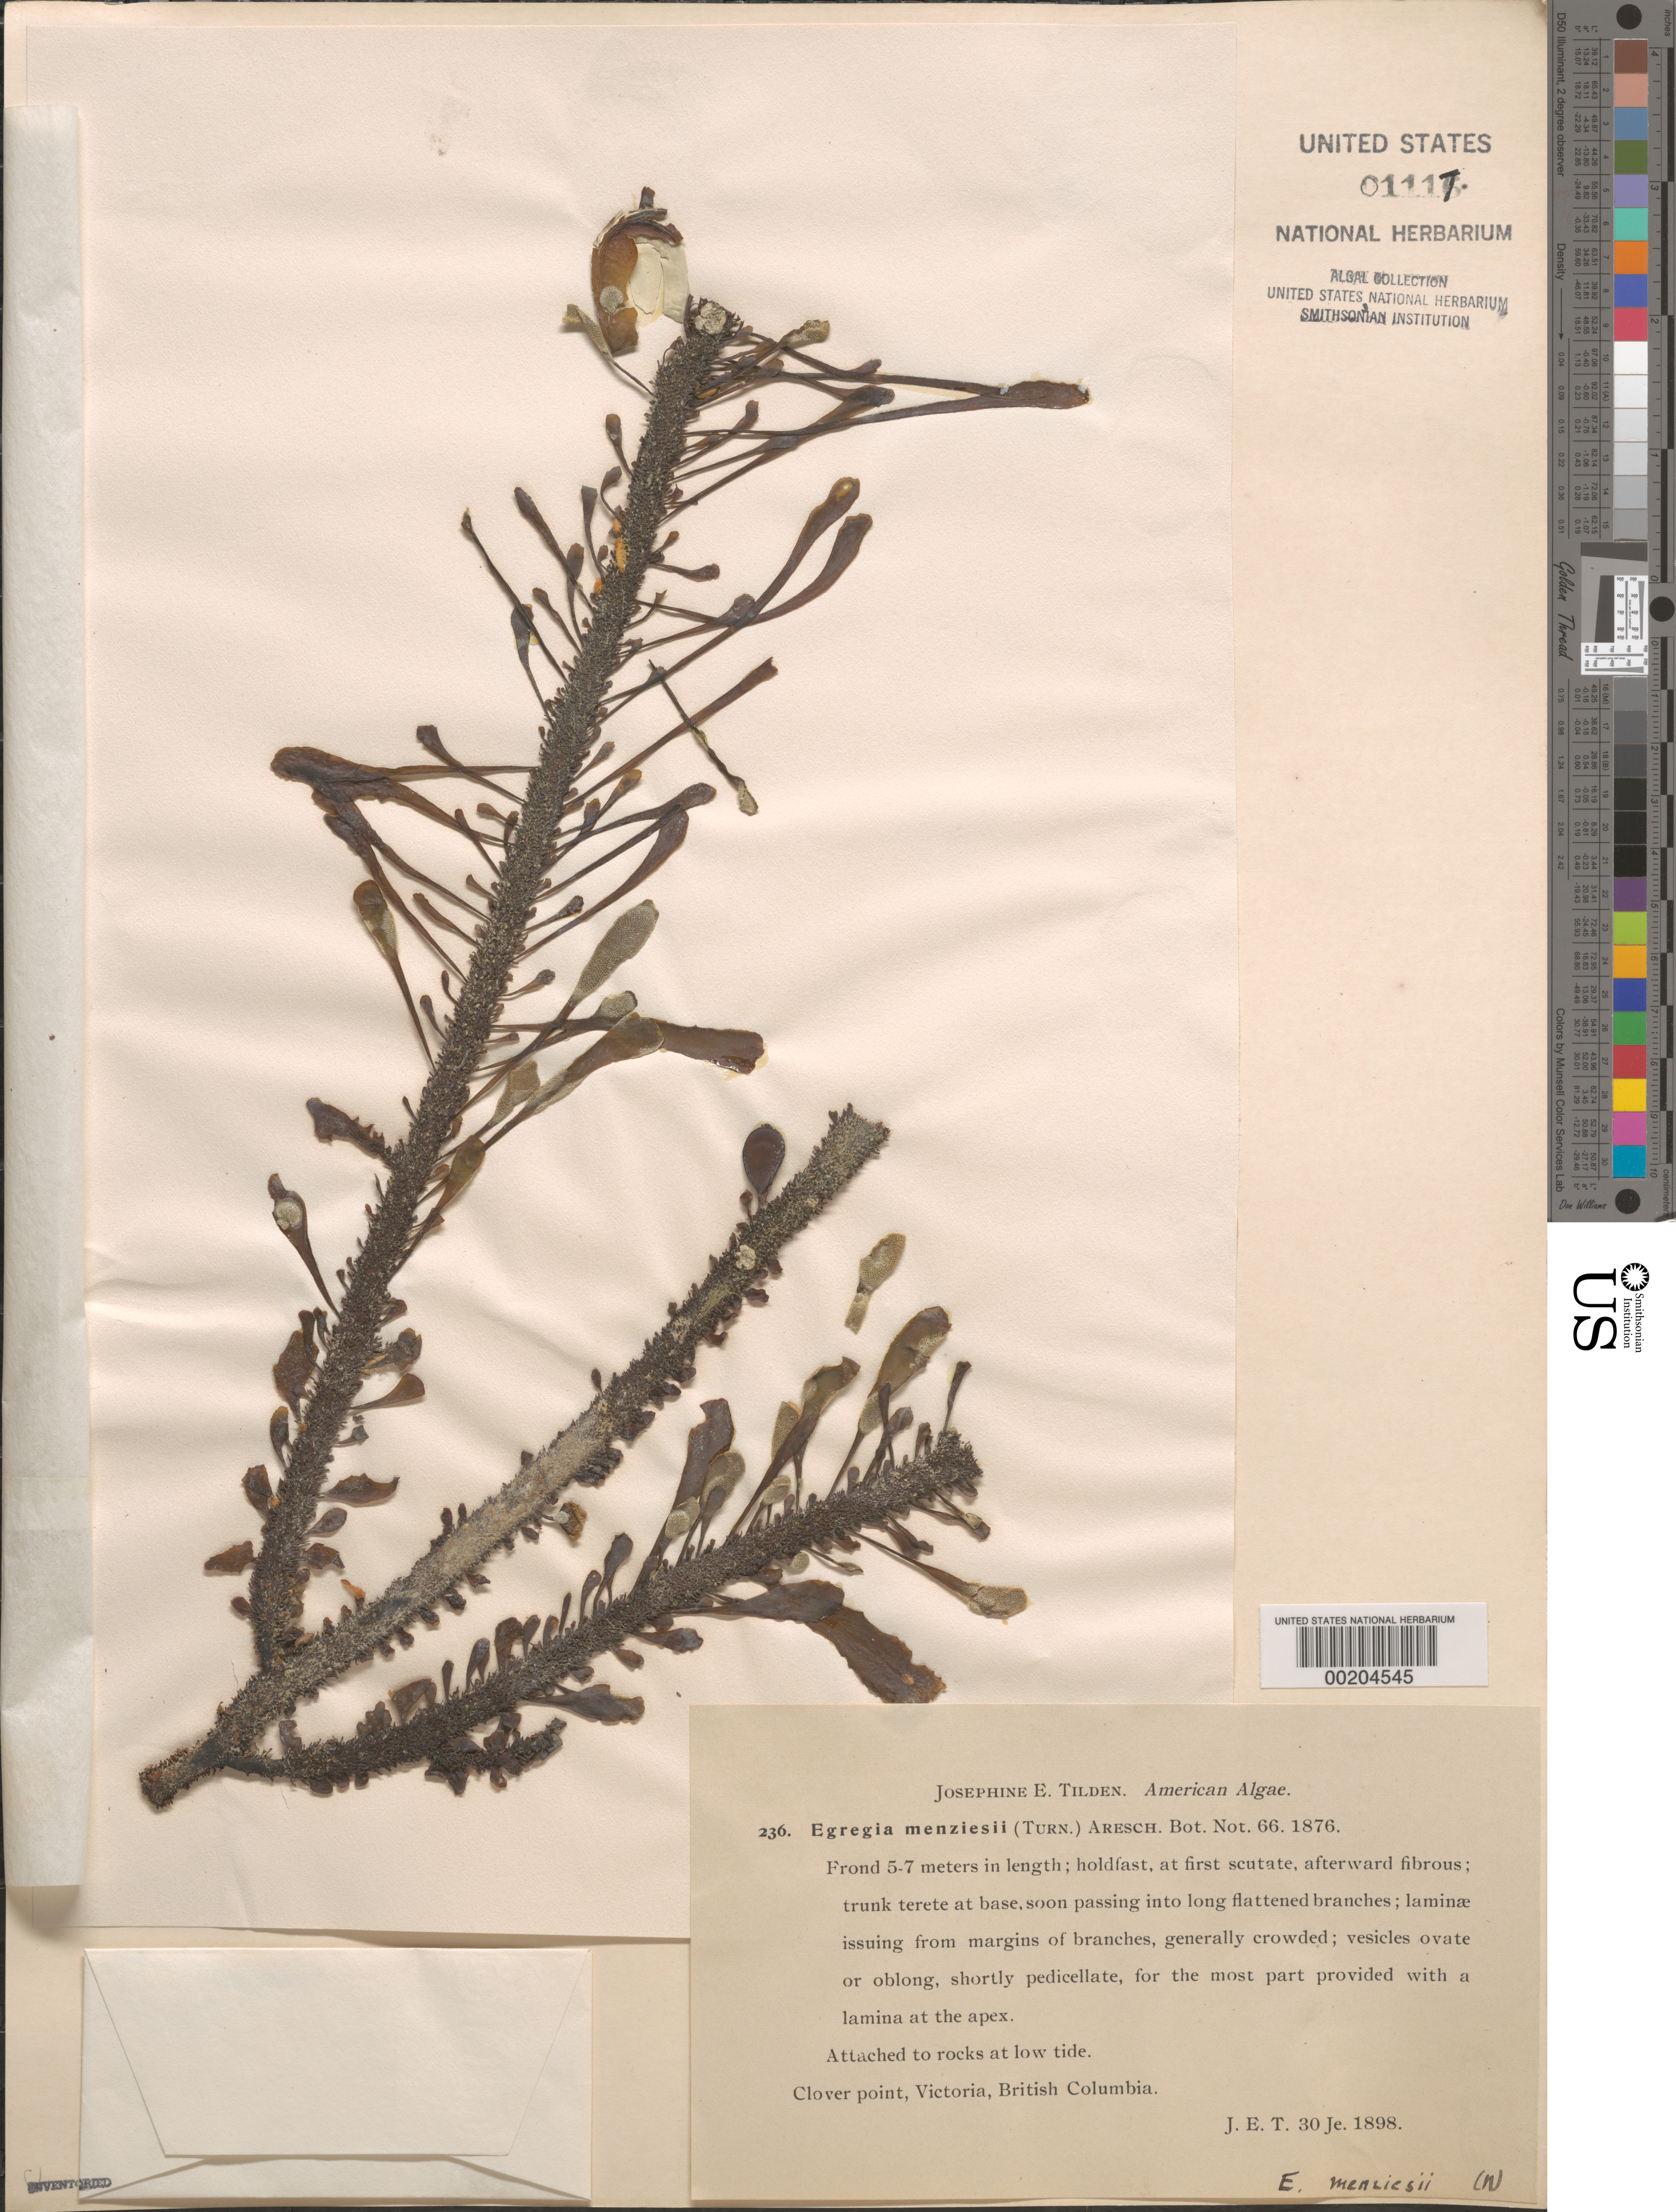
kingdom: Chromista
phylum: Ochrophyta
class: Phaeophyceae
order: Laminariales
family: Lessoniaceae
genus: Egregia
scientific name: Egregia menziesii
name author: (Turner) Aresch.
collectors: J. E. Tilden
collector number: JET 236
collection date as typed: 30 Jun 1898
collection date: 1898-06-30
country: Canada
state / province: British Columbia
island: Vancouver Island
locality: Clover Point, Victoria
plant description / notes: Tilden, American Algae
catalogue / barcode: US 1117